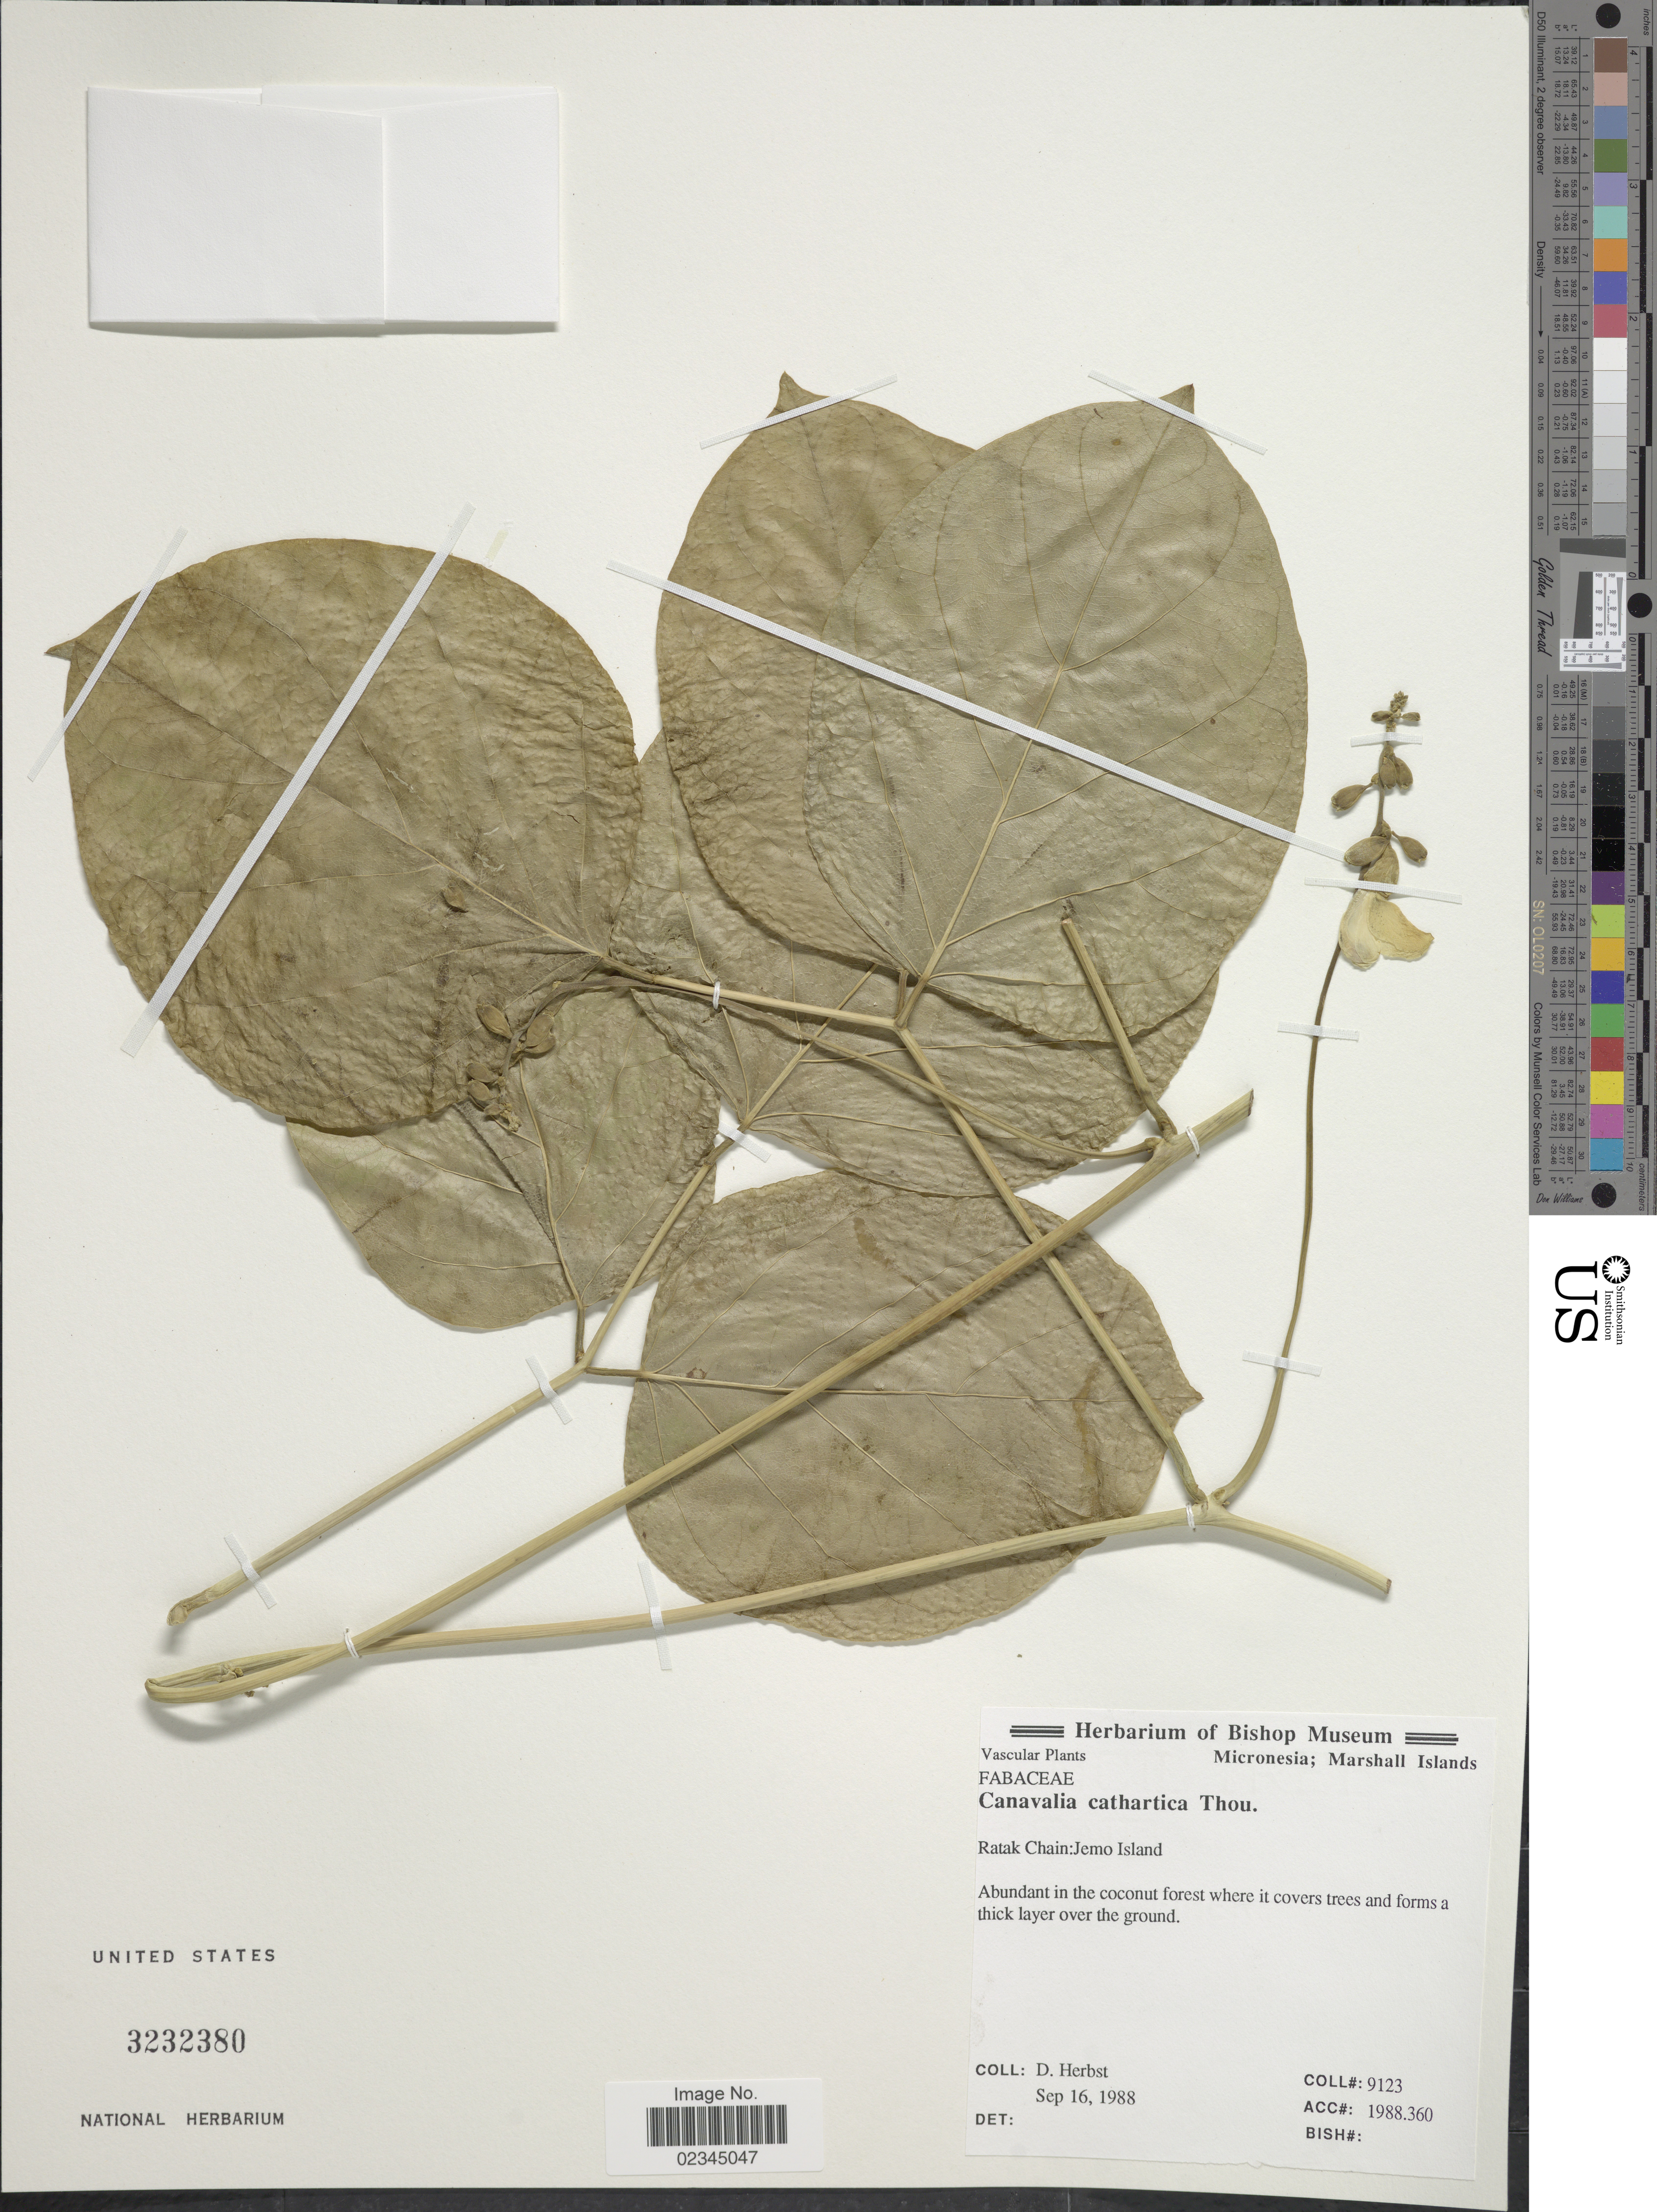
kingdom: Plantae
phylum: Tracheophyta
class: Magnoliopsida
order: Fabales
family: Fabaceae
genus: Canavalia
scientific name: Canavalia cathartica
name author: Thouars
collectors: D. Herbst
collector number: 9123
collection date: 1988-09-16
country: Marshall Islands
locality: Micronesia, Ratak Chain, Jemo Island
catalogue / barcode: US 3232380